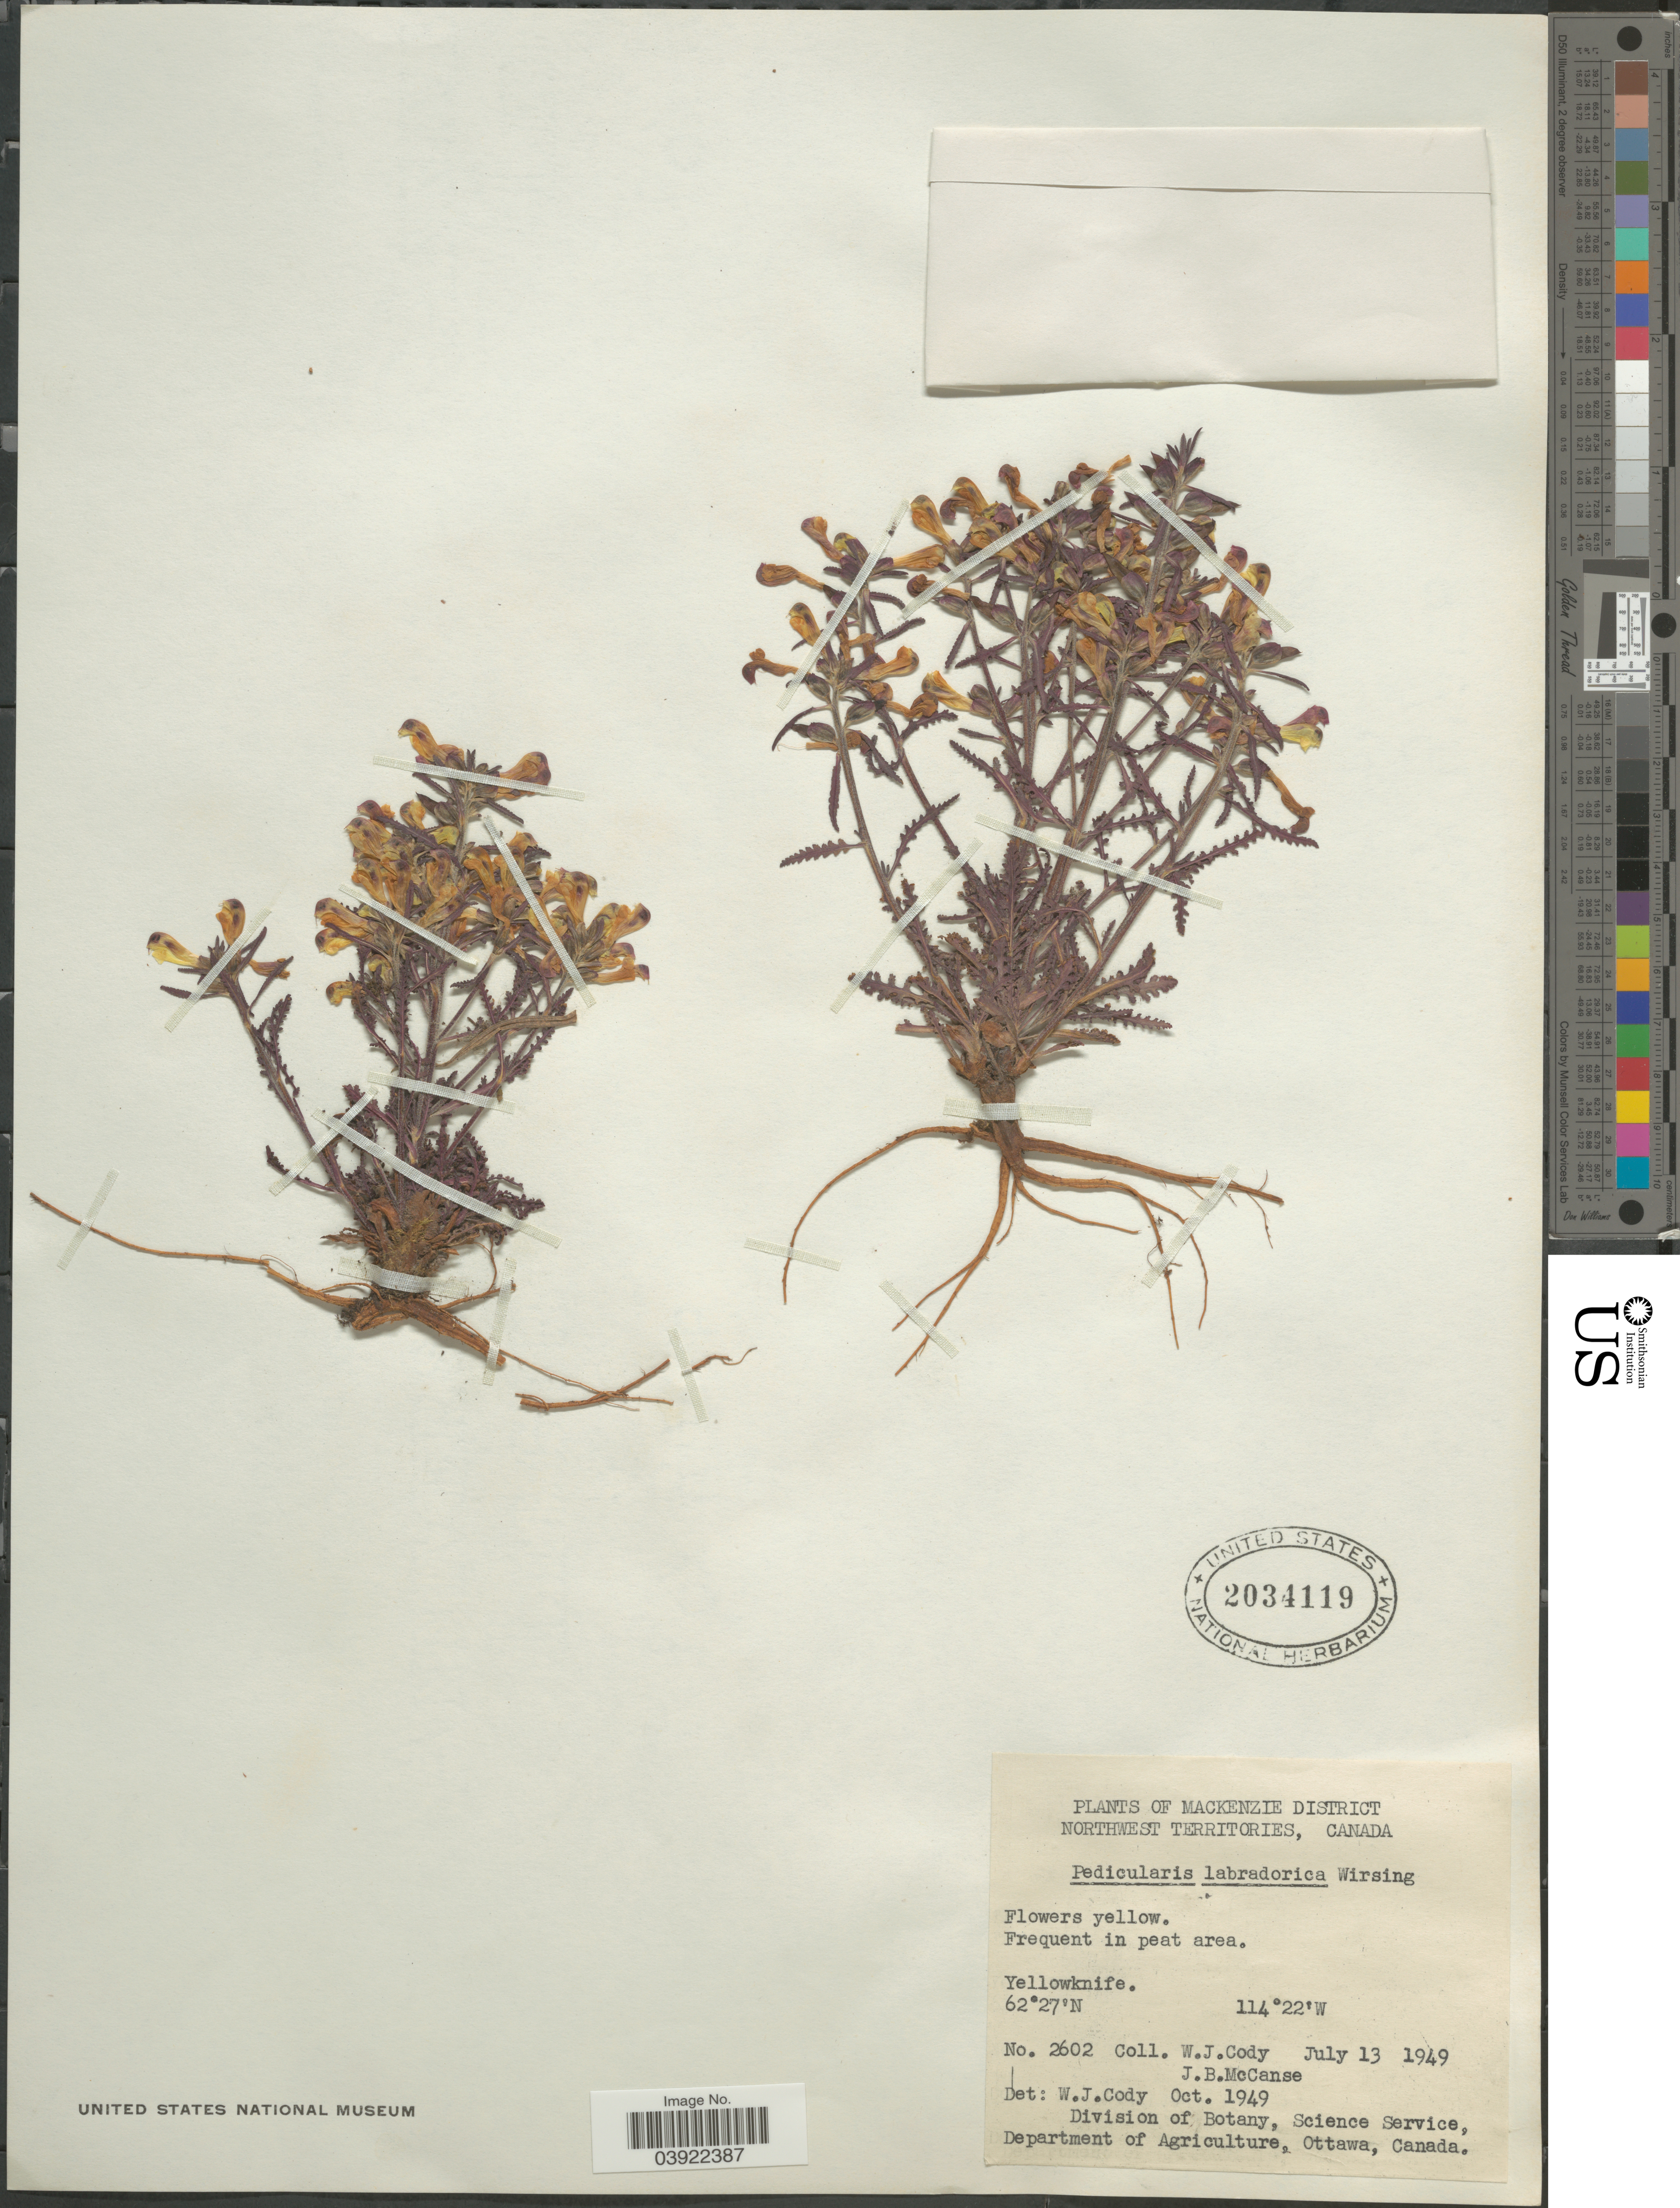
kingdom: Plantae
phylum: Tracheophyta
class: Magnoliopsida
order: Lamiales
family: Orobanchaceae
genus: Pedicularis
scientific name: Pedicularis labradorica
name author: Wirsing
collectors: W. Cody & J. McCanse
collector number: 2602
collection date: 1949-07-13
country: Canada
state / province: Northwest Territories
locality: Mackenzie District. Yellowknife.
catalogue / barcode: US 2034119